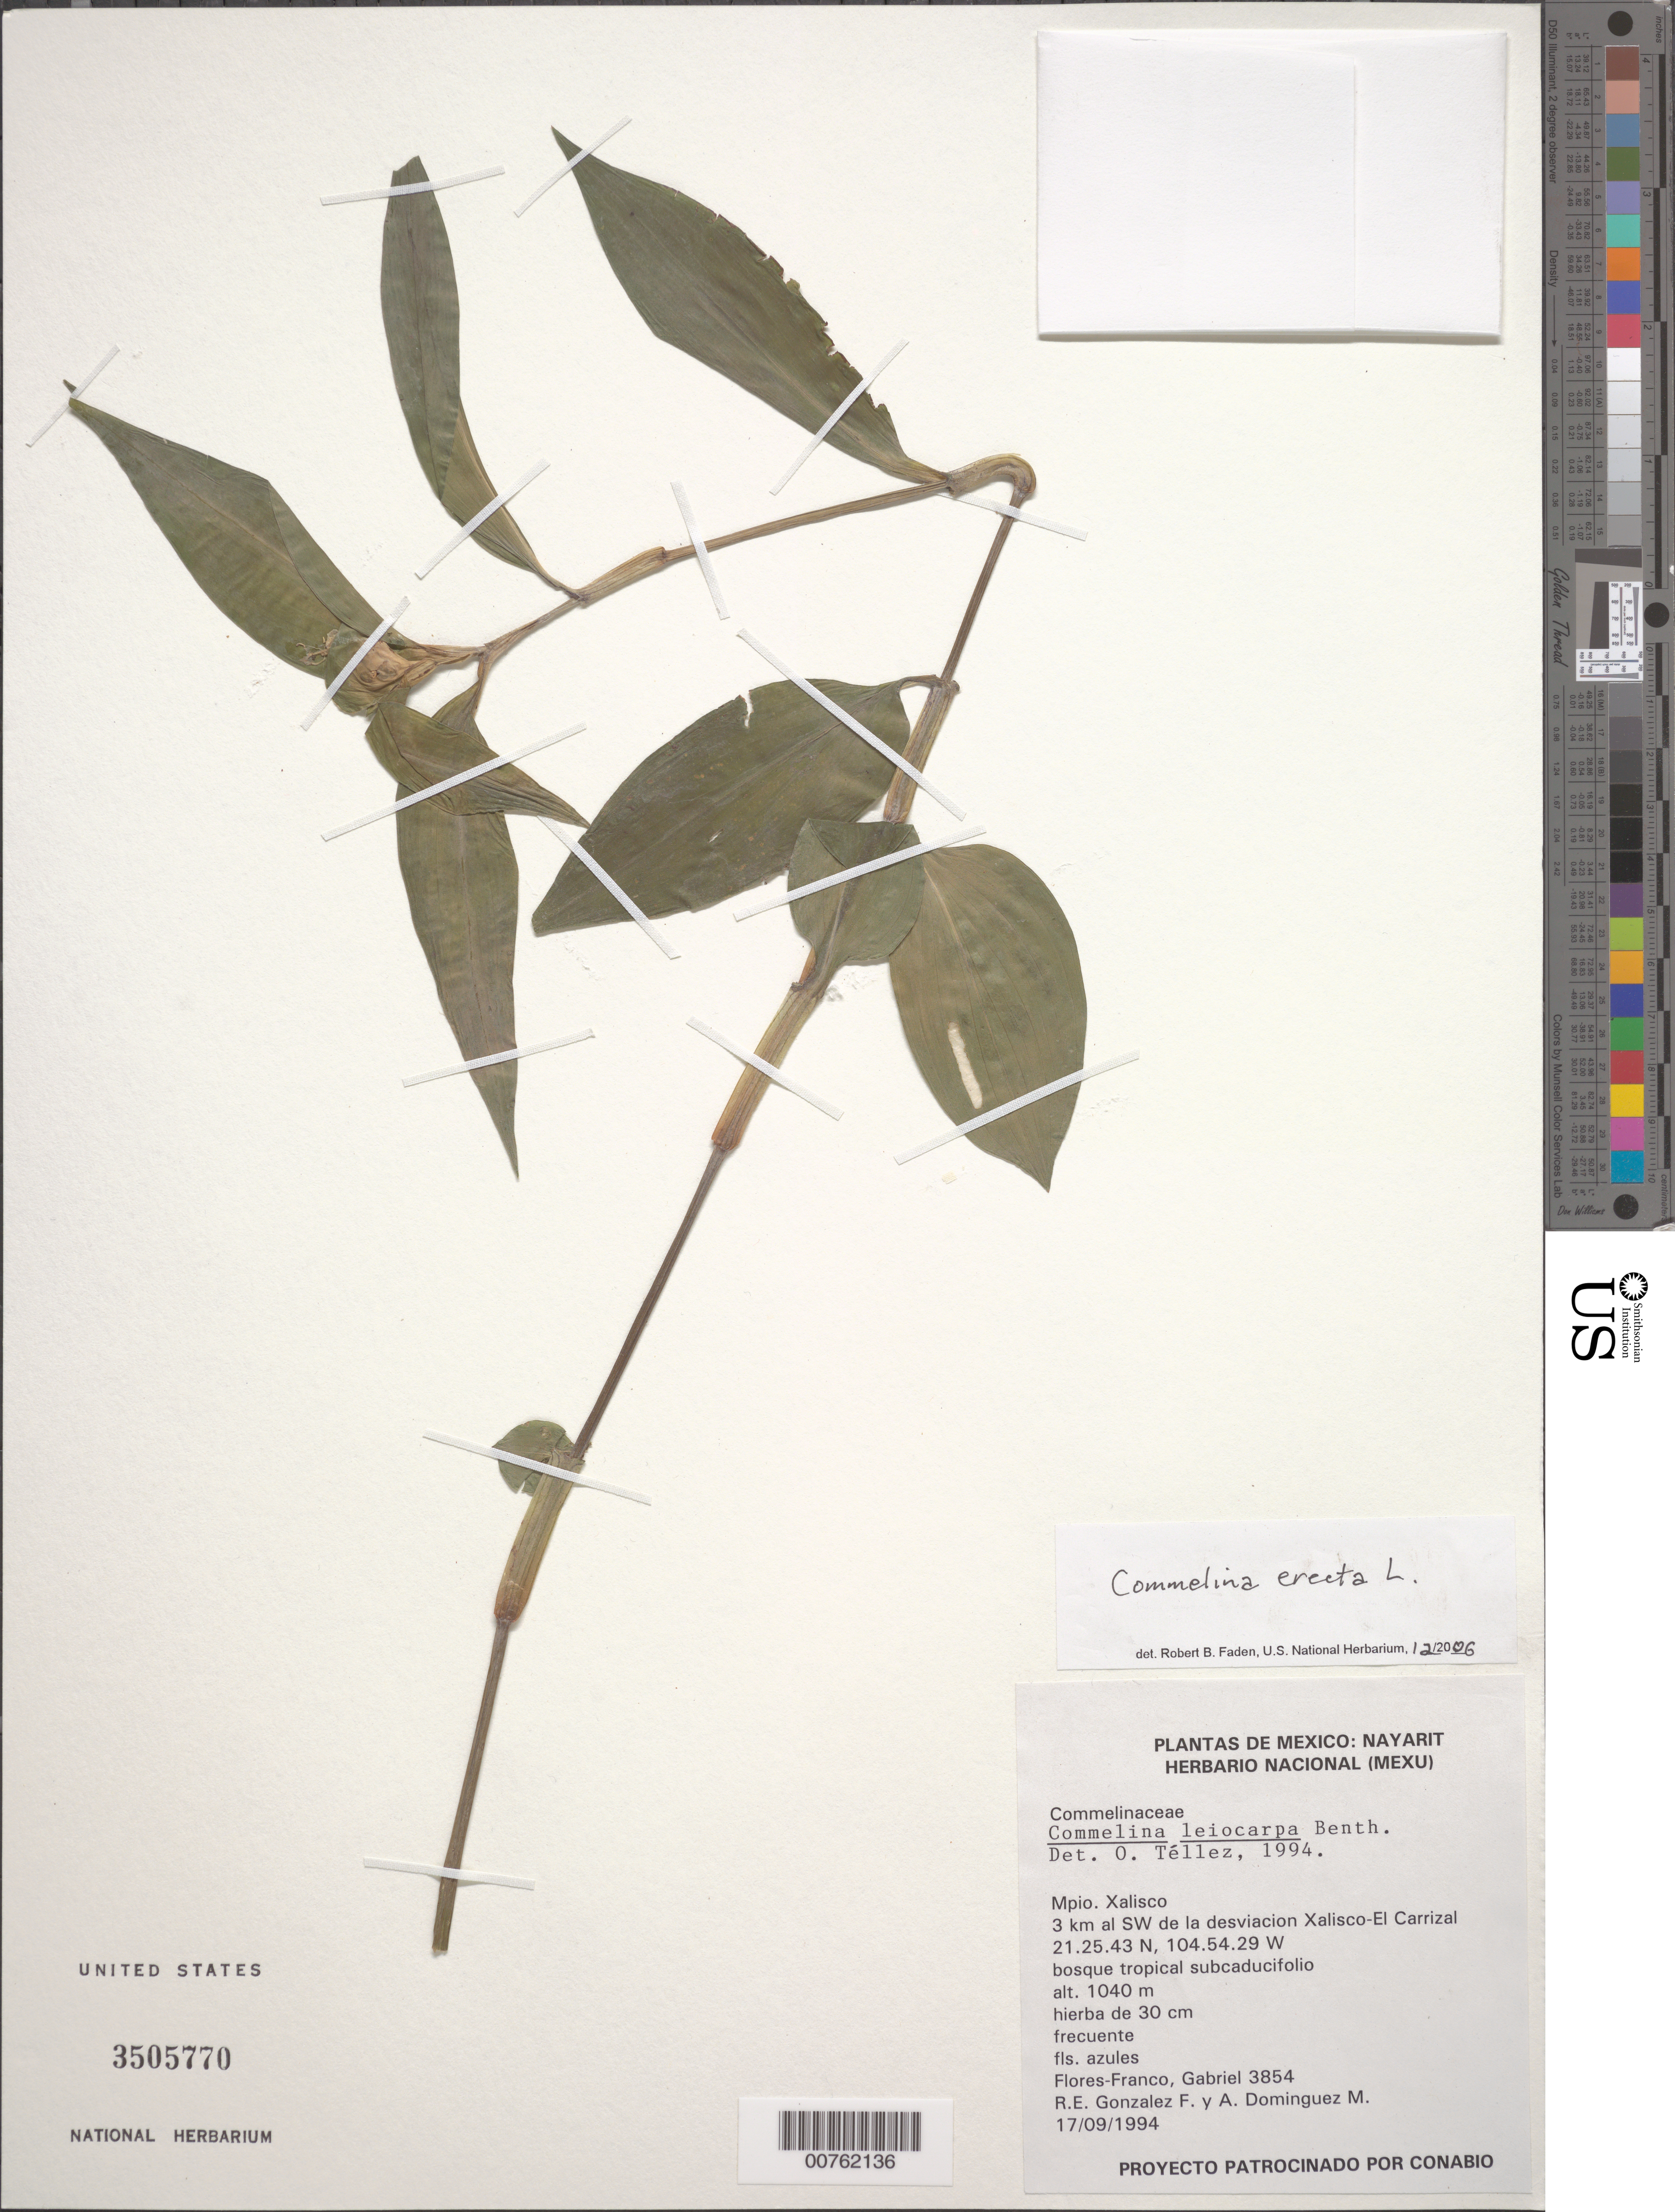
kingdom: Plantae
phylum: Tracheophyta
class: Liliopsida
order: Commelinales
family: Commelinaceae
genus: Commelina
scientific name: Commelina leiocarpa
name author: Benth.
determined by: Faden, Robert B., (US), Smithsonian Institution - National Museum of Natural History (UNITED STATES)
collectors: G. Flores F., R. E. Gonzalez F. & A. Dominguez M.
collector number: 3854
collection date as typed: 17 Sep 1994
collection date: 1994-09-17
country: Mexico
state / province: Nayarit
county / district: Xalisco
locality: Mpio. Xalisco. 3 km al SW de la desciacion Xalisco-El Carrizal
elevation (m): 1040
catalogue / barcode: US 3505770